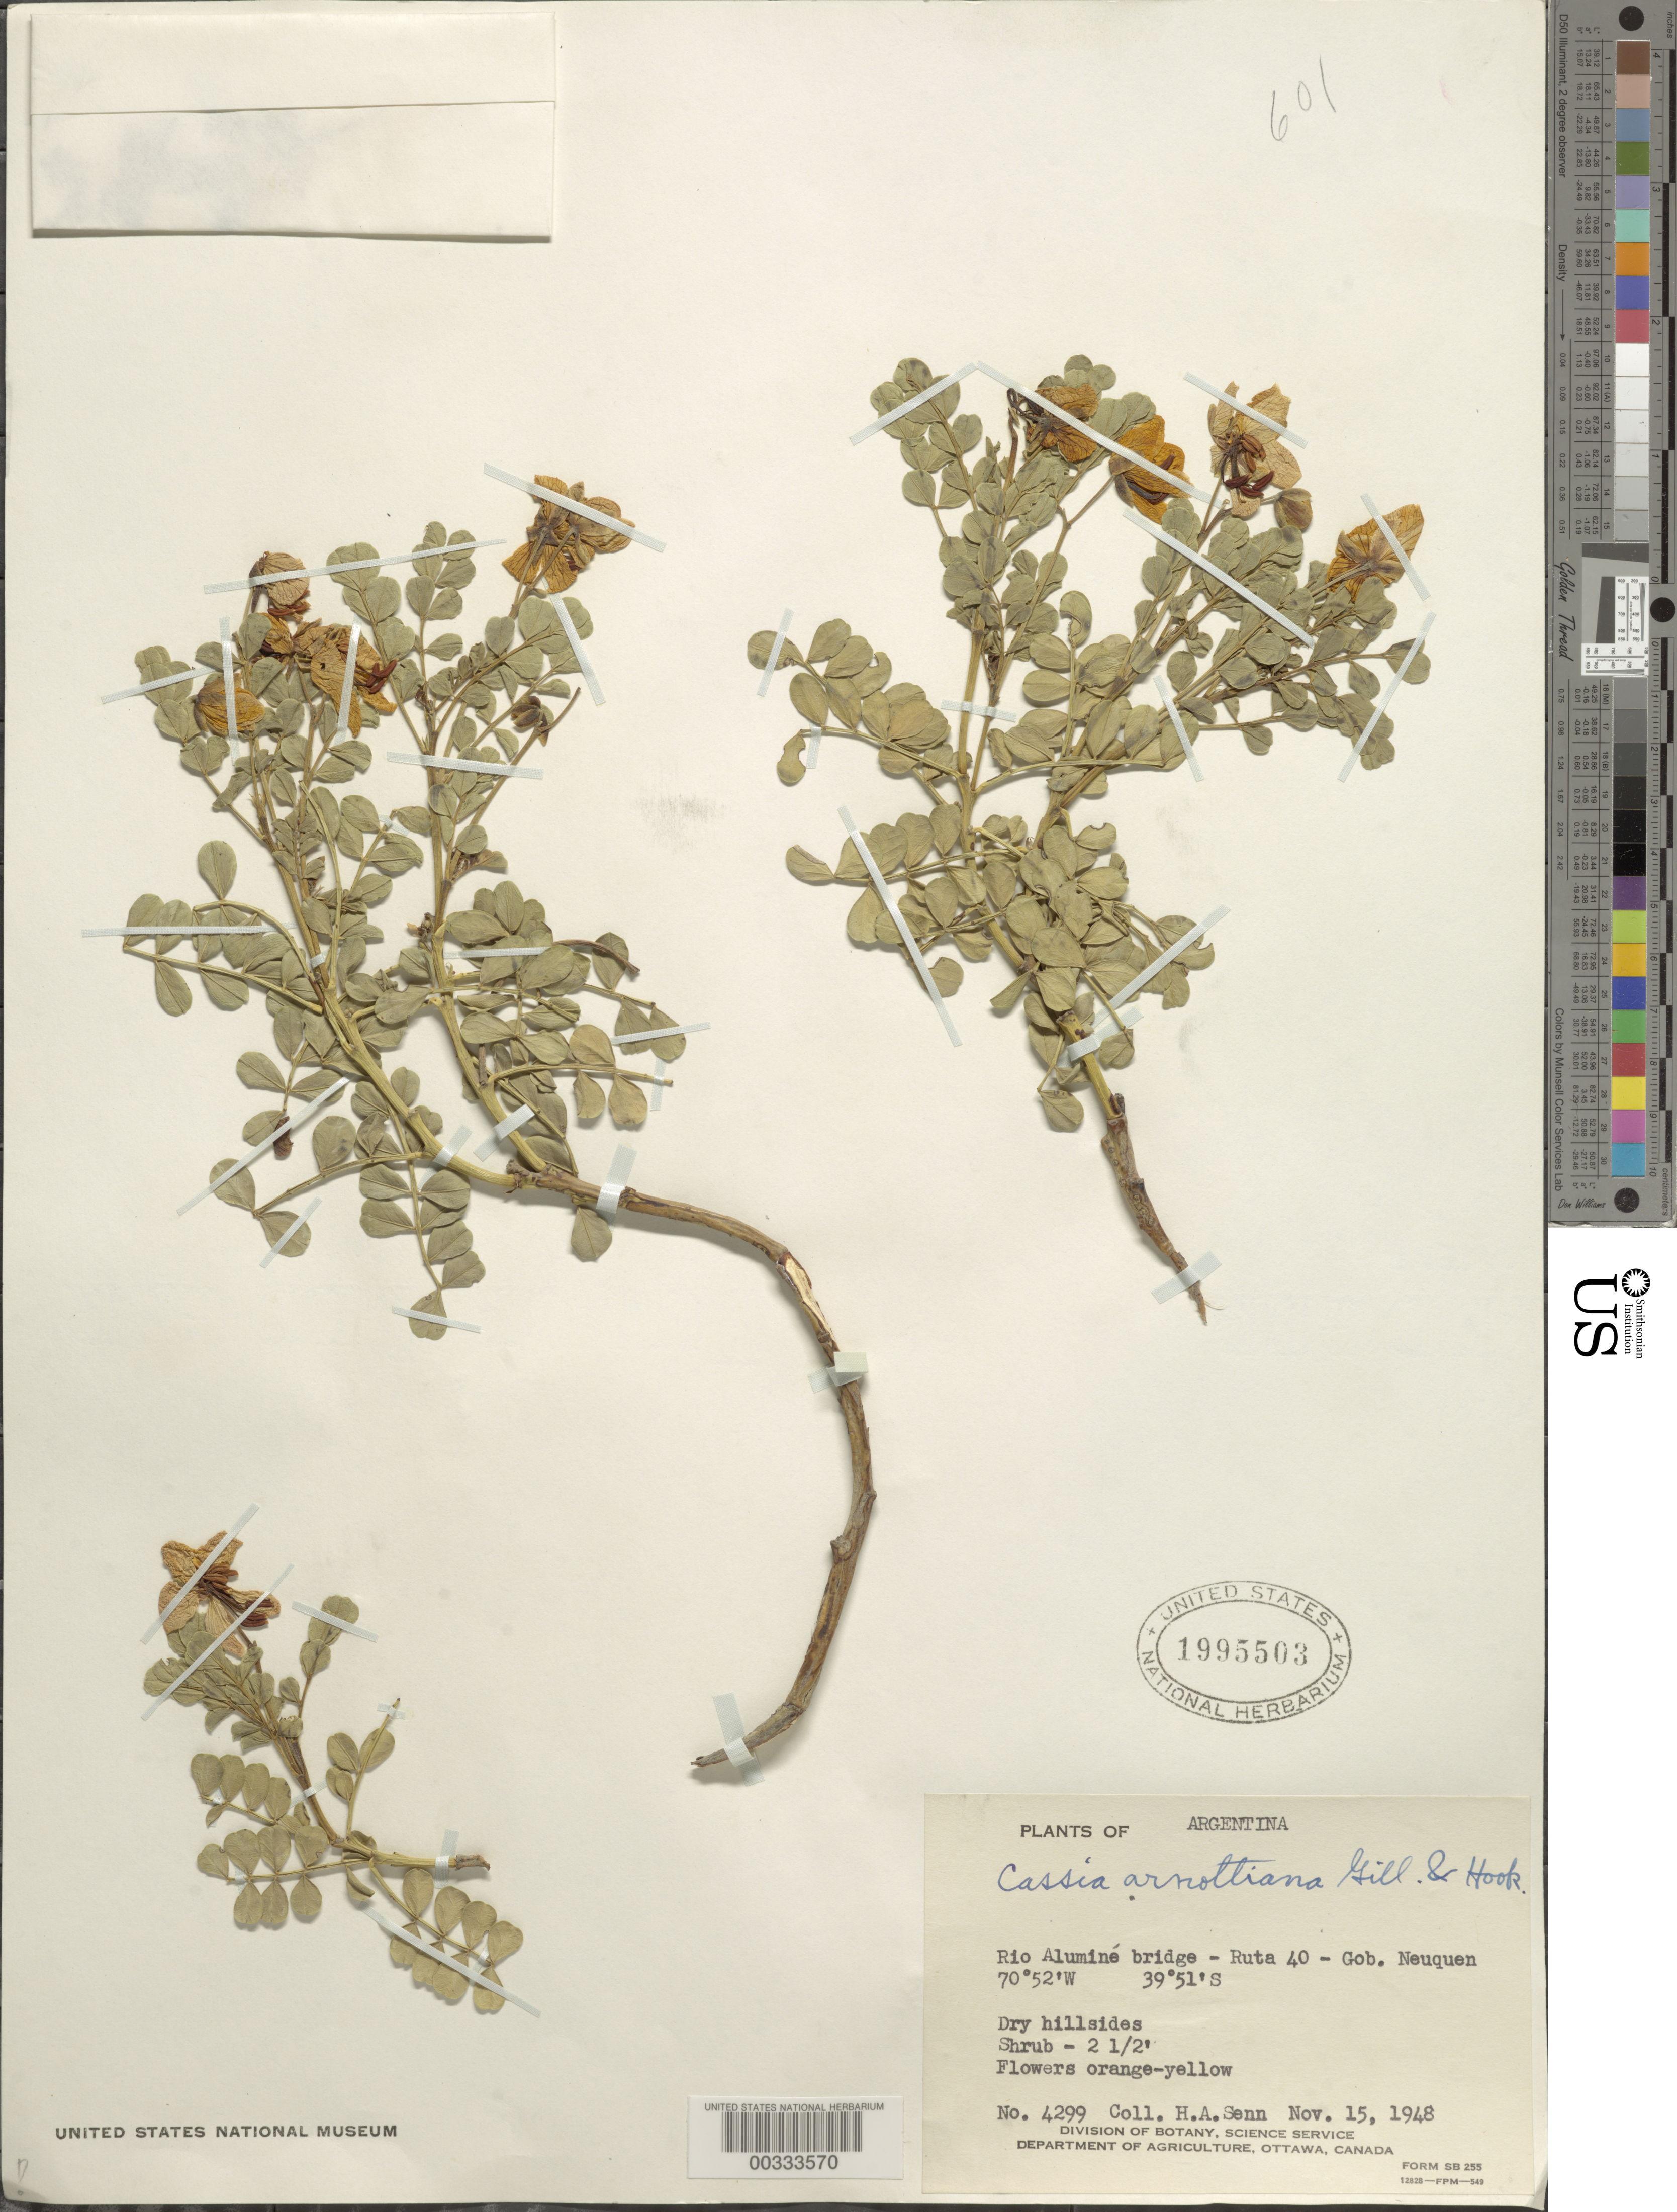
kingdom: Plantae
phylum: Tracheophyta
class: Magnoliopsida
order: Fabales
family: Fabaceae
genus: Senna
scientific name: Senna arnottiana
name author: (Hook.) H.S. Irwin & Barneby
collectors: H. A. Senn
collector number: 4299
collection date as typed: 15 Nov 1948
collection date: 1948-11-15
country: Argentina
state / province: Neuquén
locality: Rio Alumine bridge, ruta 40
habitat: Dry hillsides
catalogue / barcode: US 1995503